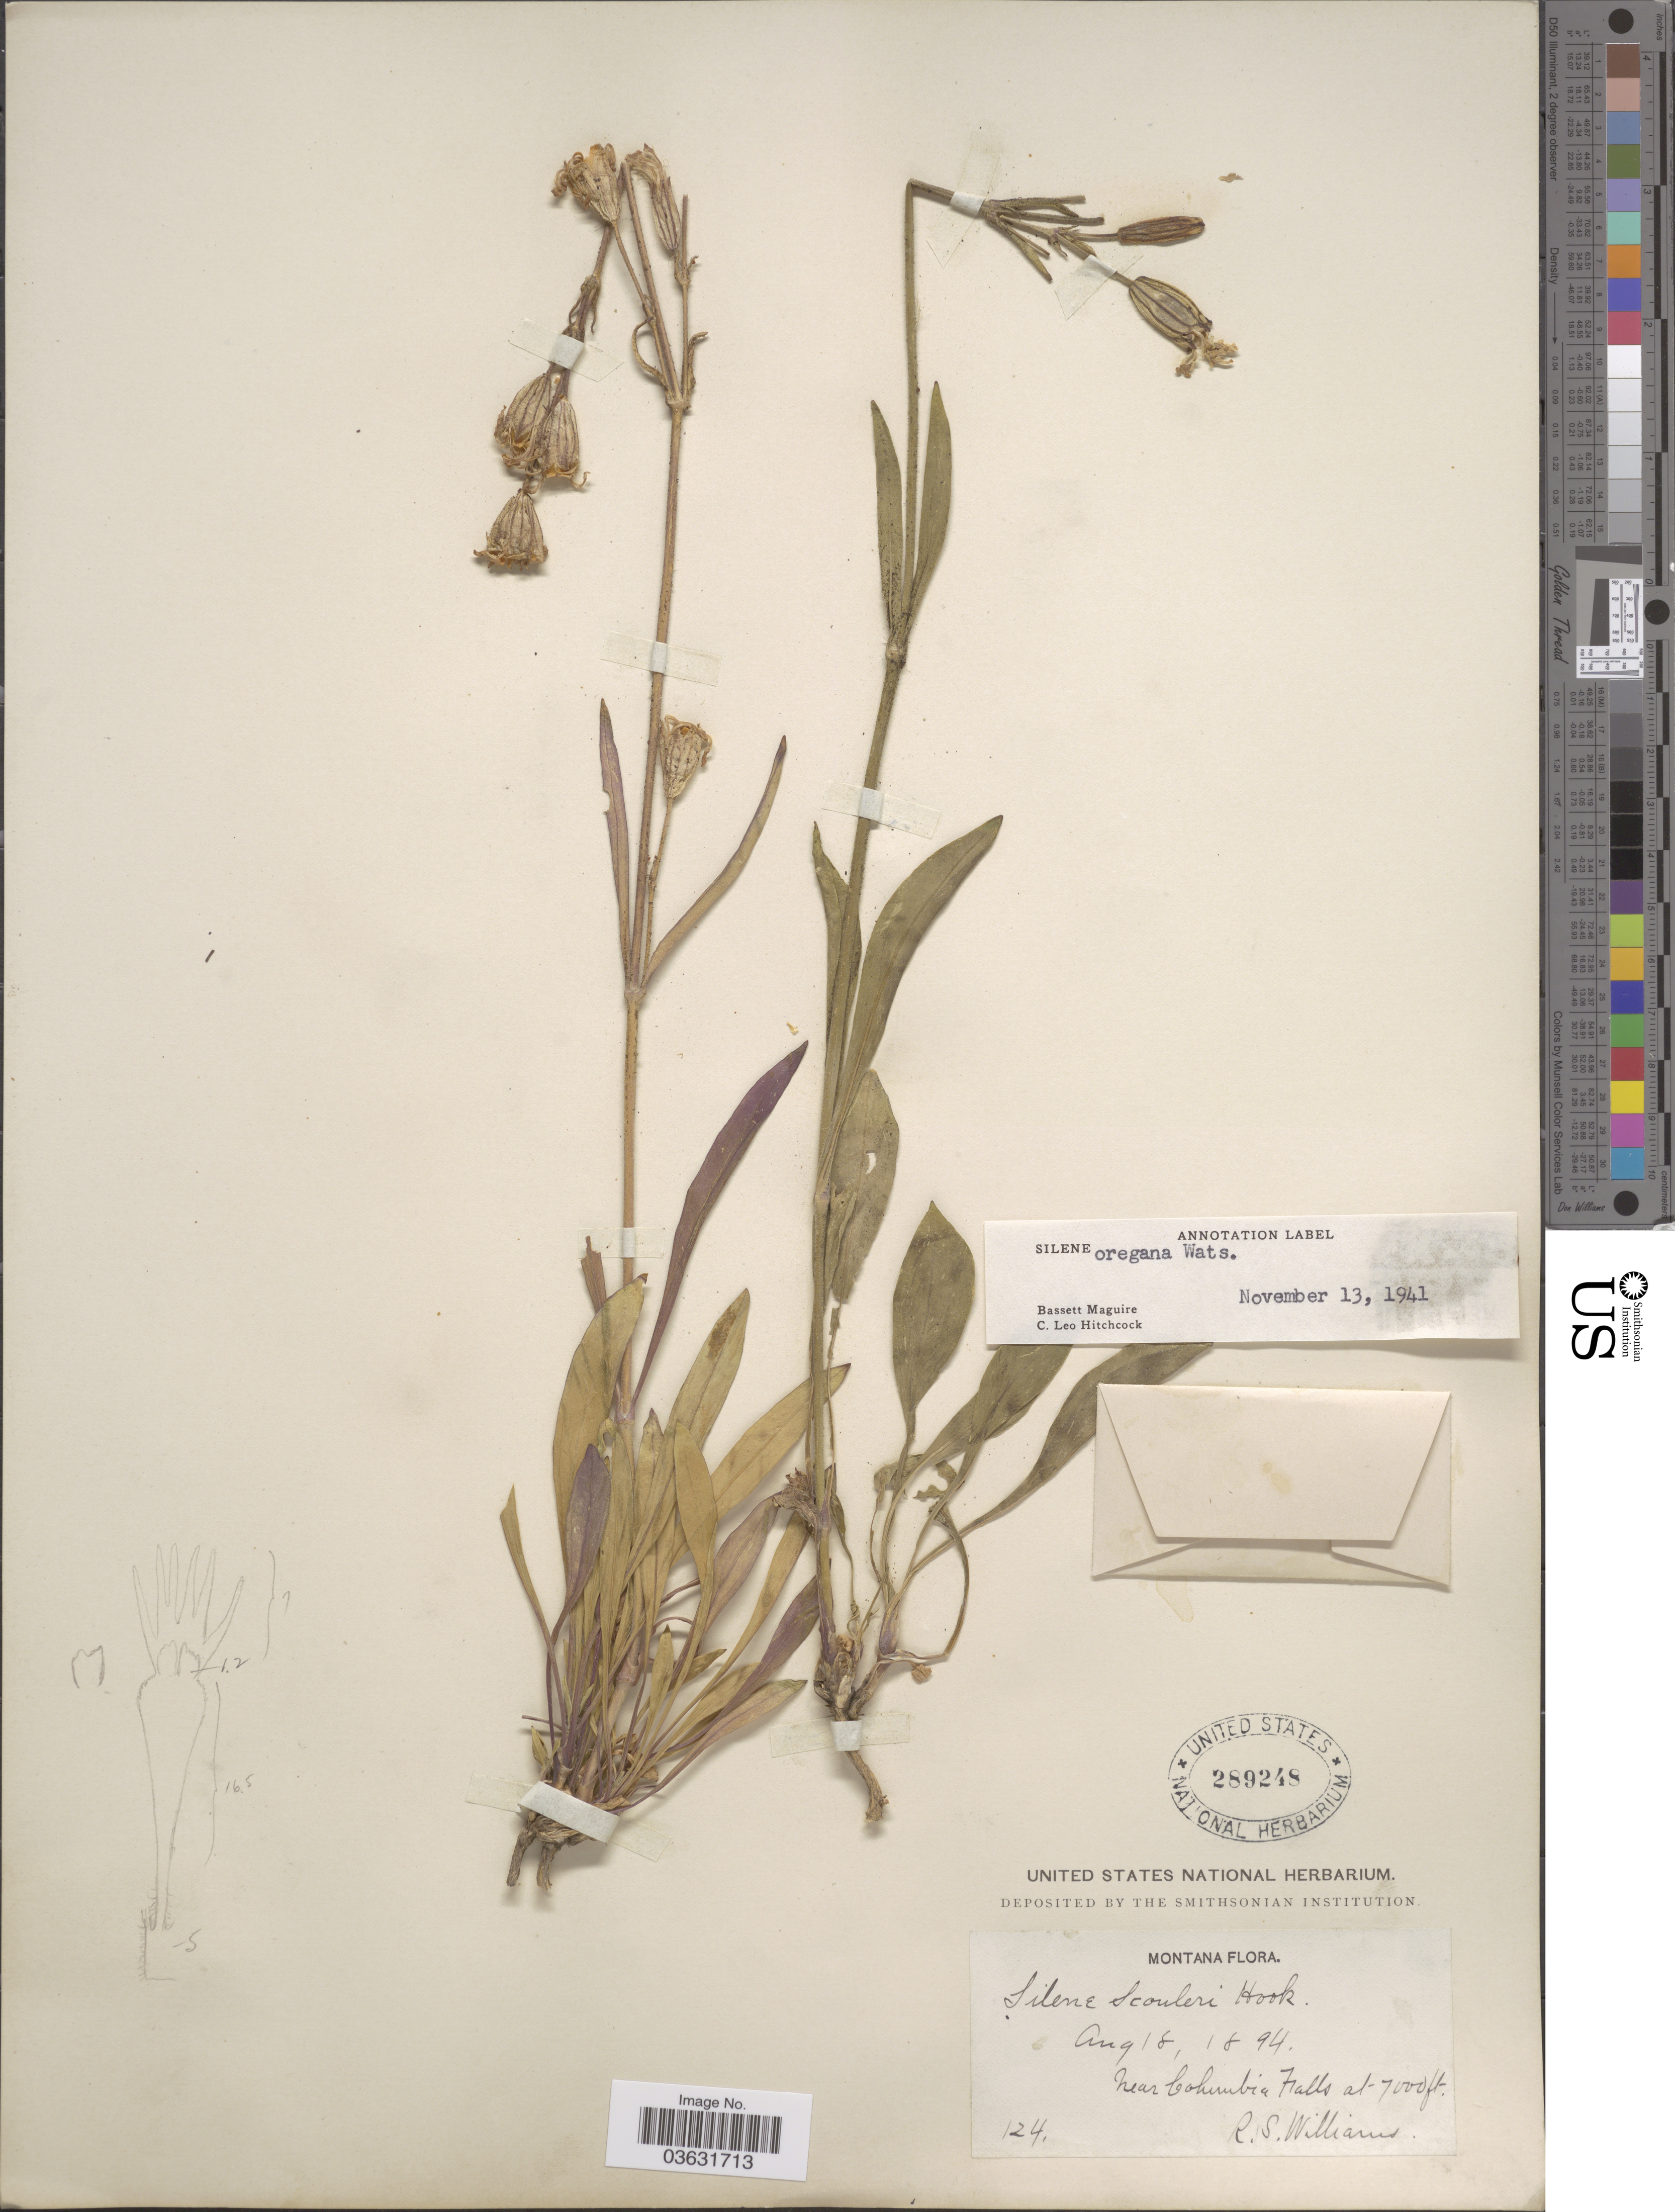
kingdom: Plantae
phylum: Tracheophyta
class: Magnoliopsida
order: Caryophyllales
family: Caryophyllaceae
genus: Silene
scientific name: Silene oregana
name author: S. Watson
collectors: R. S. Williams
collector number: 124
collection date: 1894-08-18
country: United States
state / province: Montana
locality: Near Columbia Falls.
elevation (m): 2134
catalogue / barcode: US 289248